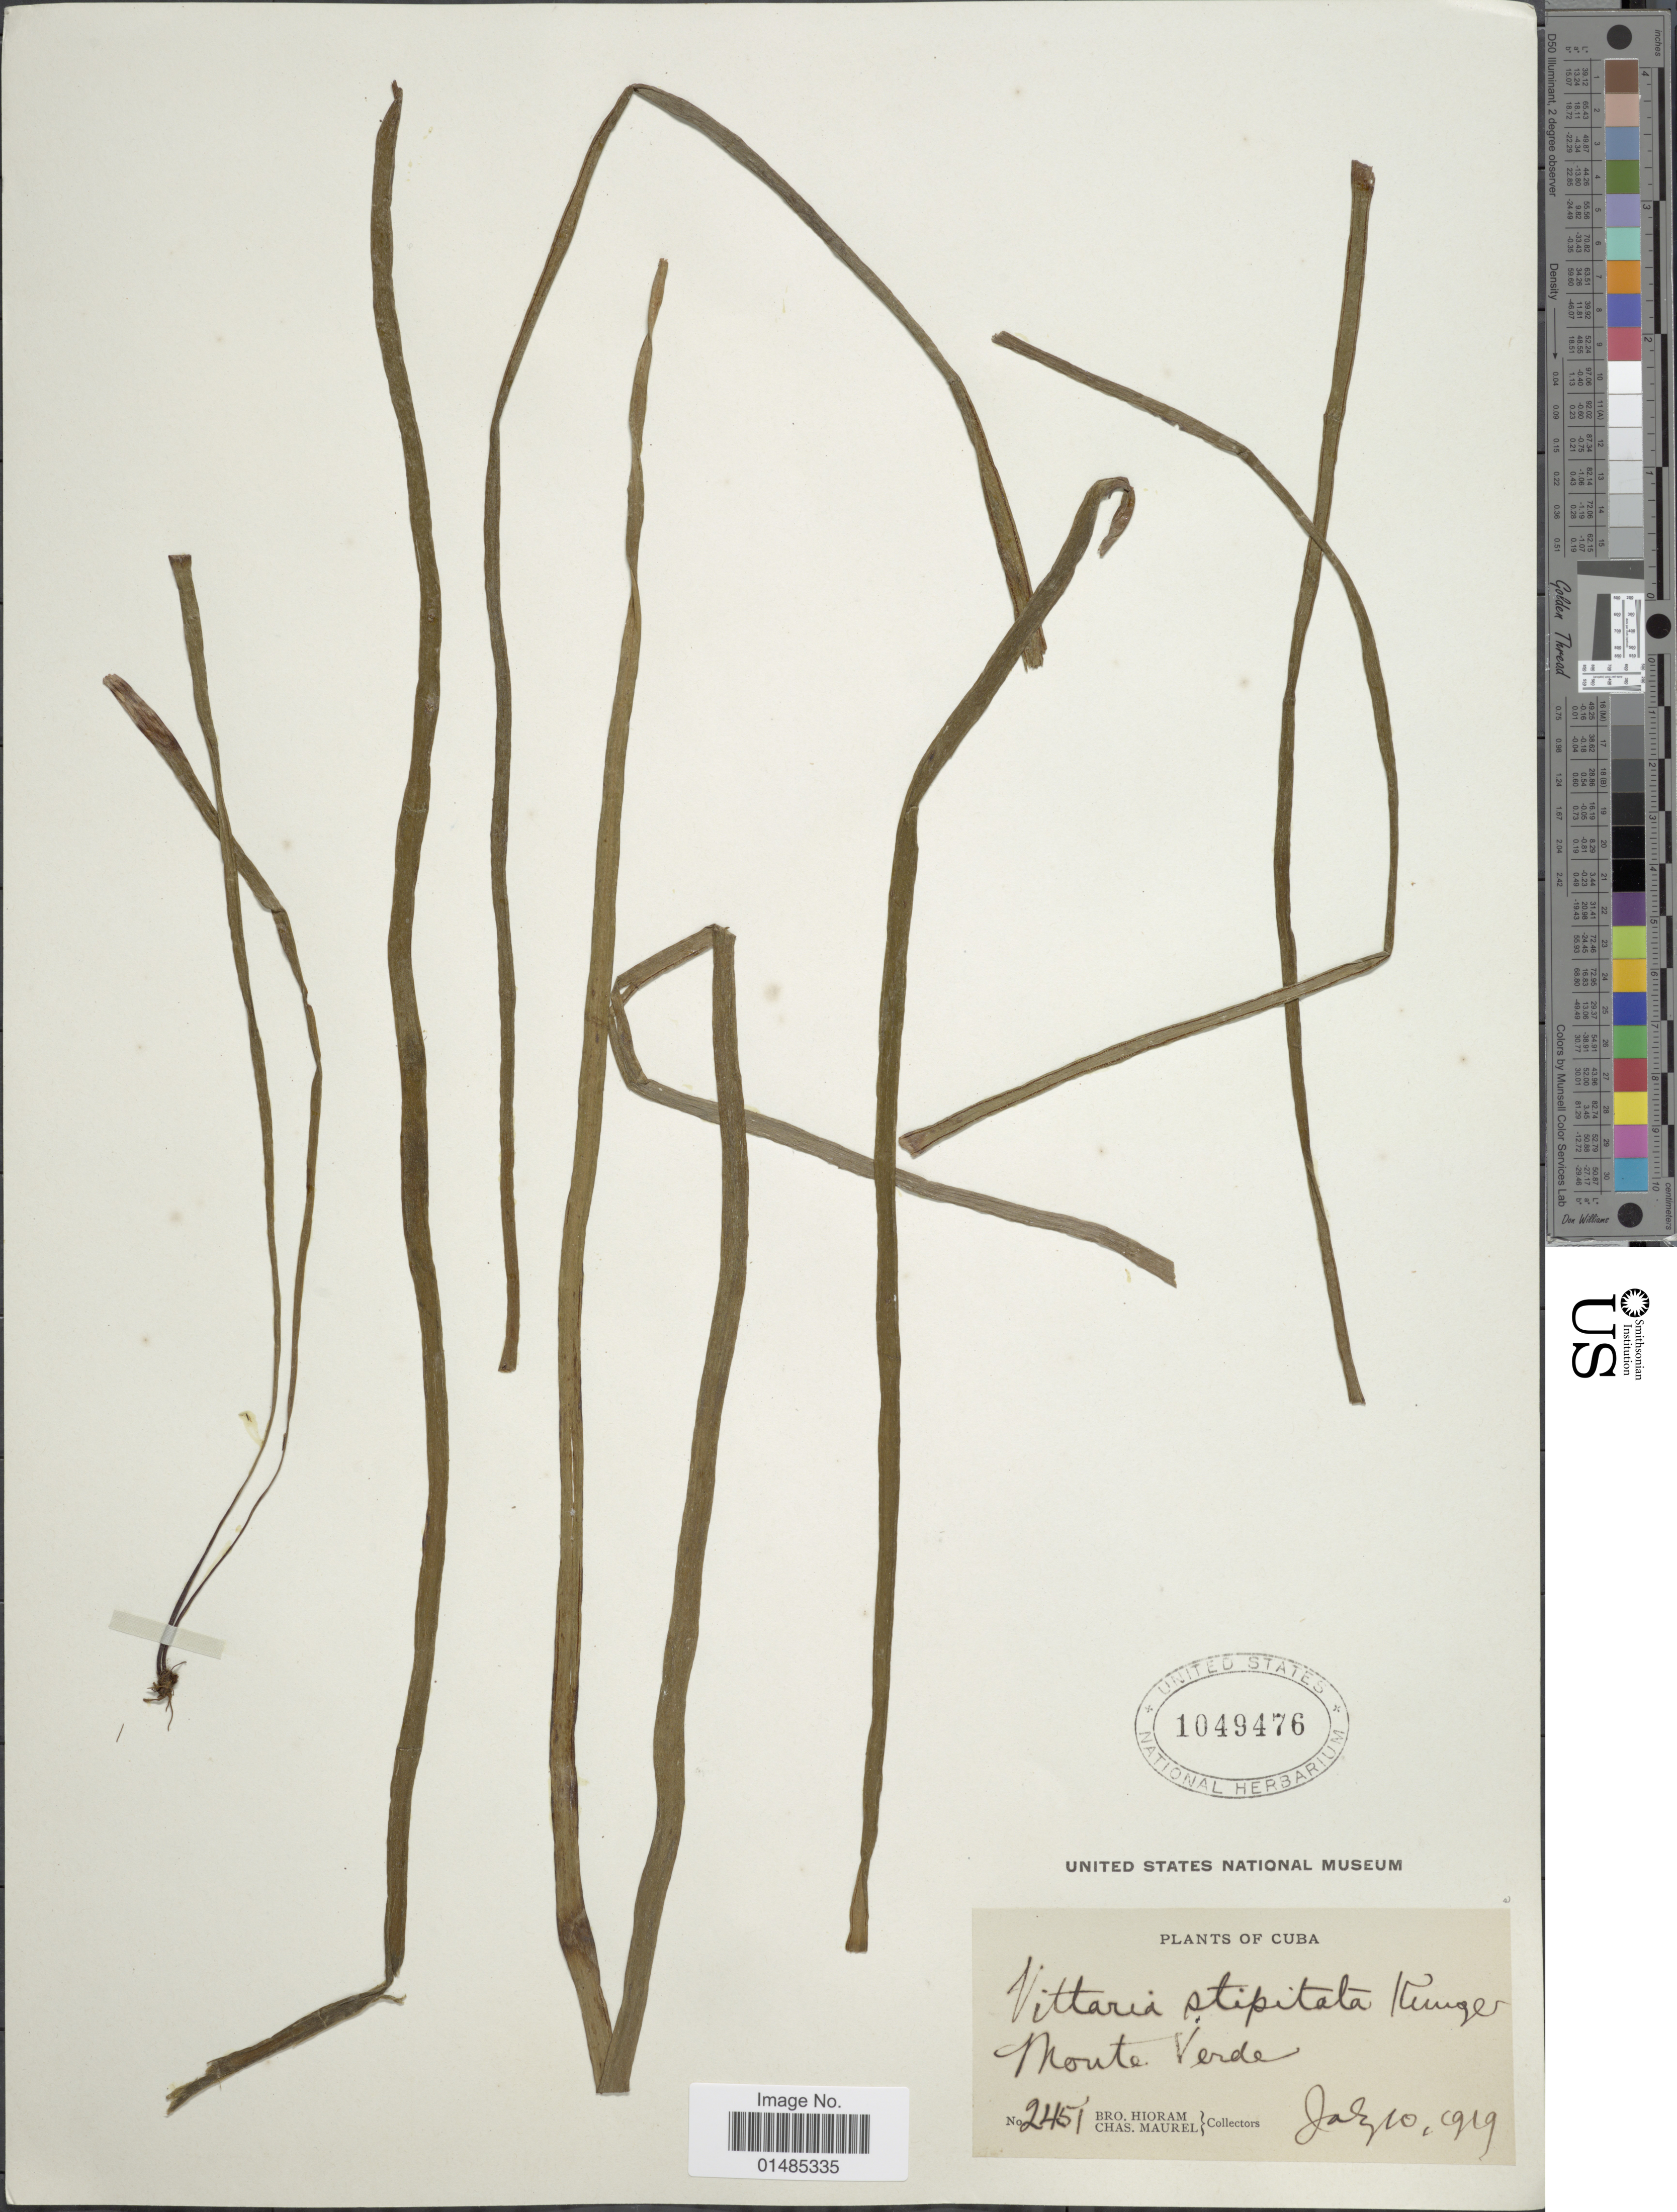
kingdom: Plantae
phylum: Tracheophyta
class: Polypodiopsida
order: Polypodiales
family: Pteridaceae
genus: Radiovittaria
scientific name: Radiovittaria stipitata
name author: (Kunze) E.H. Crane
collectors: Bro. Hioram & C. Maurel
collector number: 2451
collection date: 1919-07-10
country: Cuba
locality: Monte Verde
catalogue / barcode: US 1049476